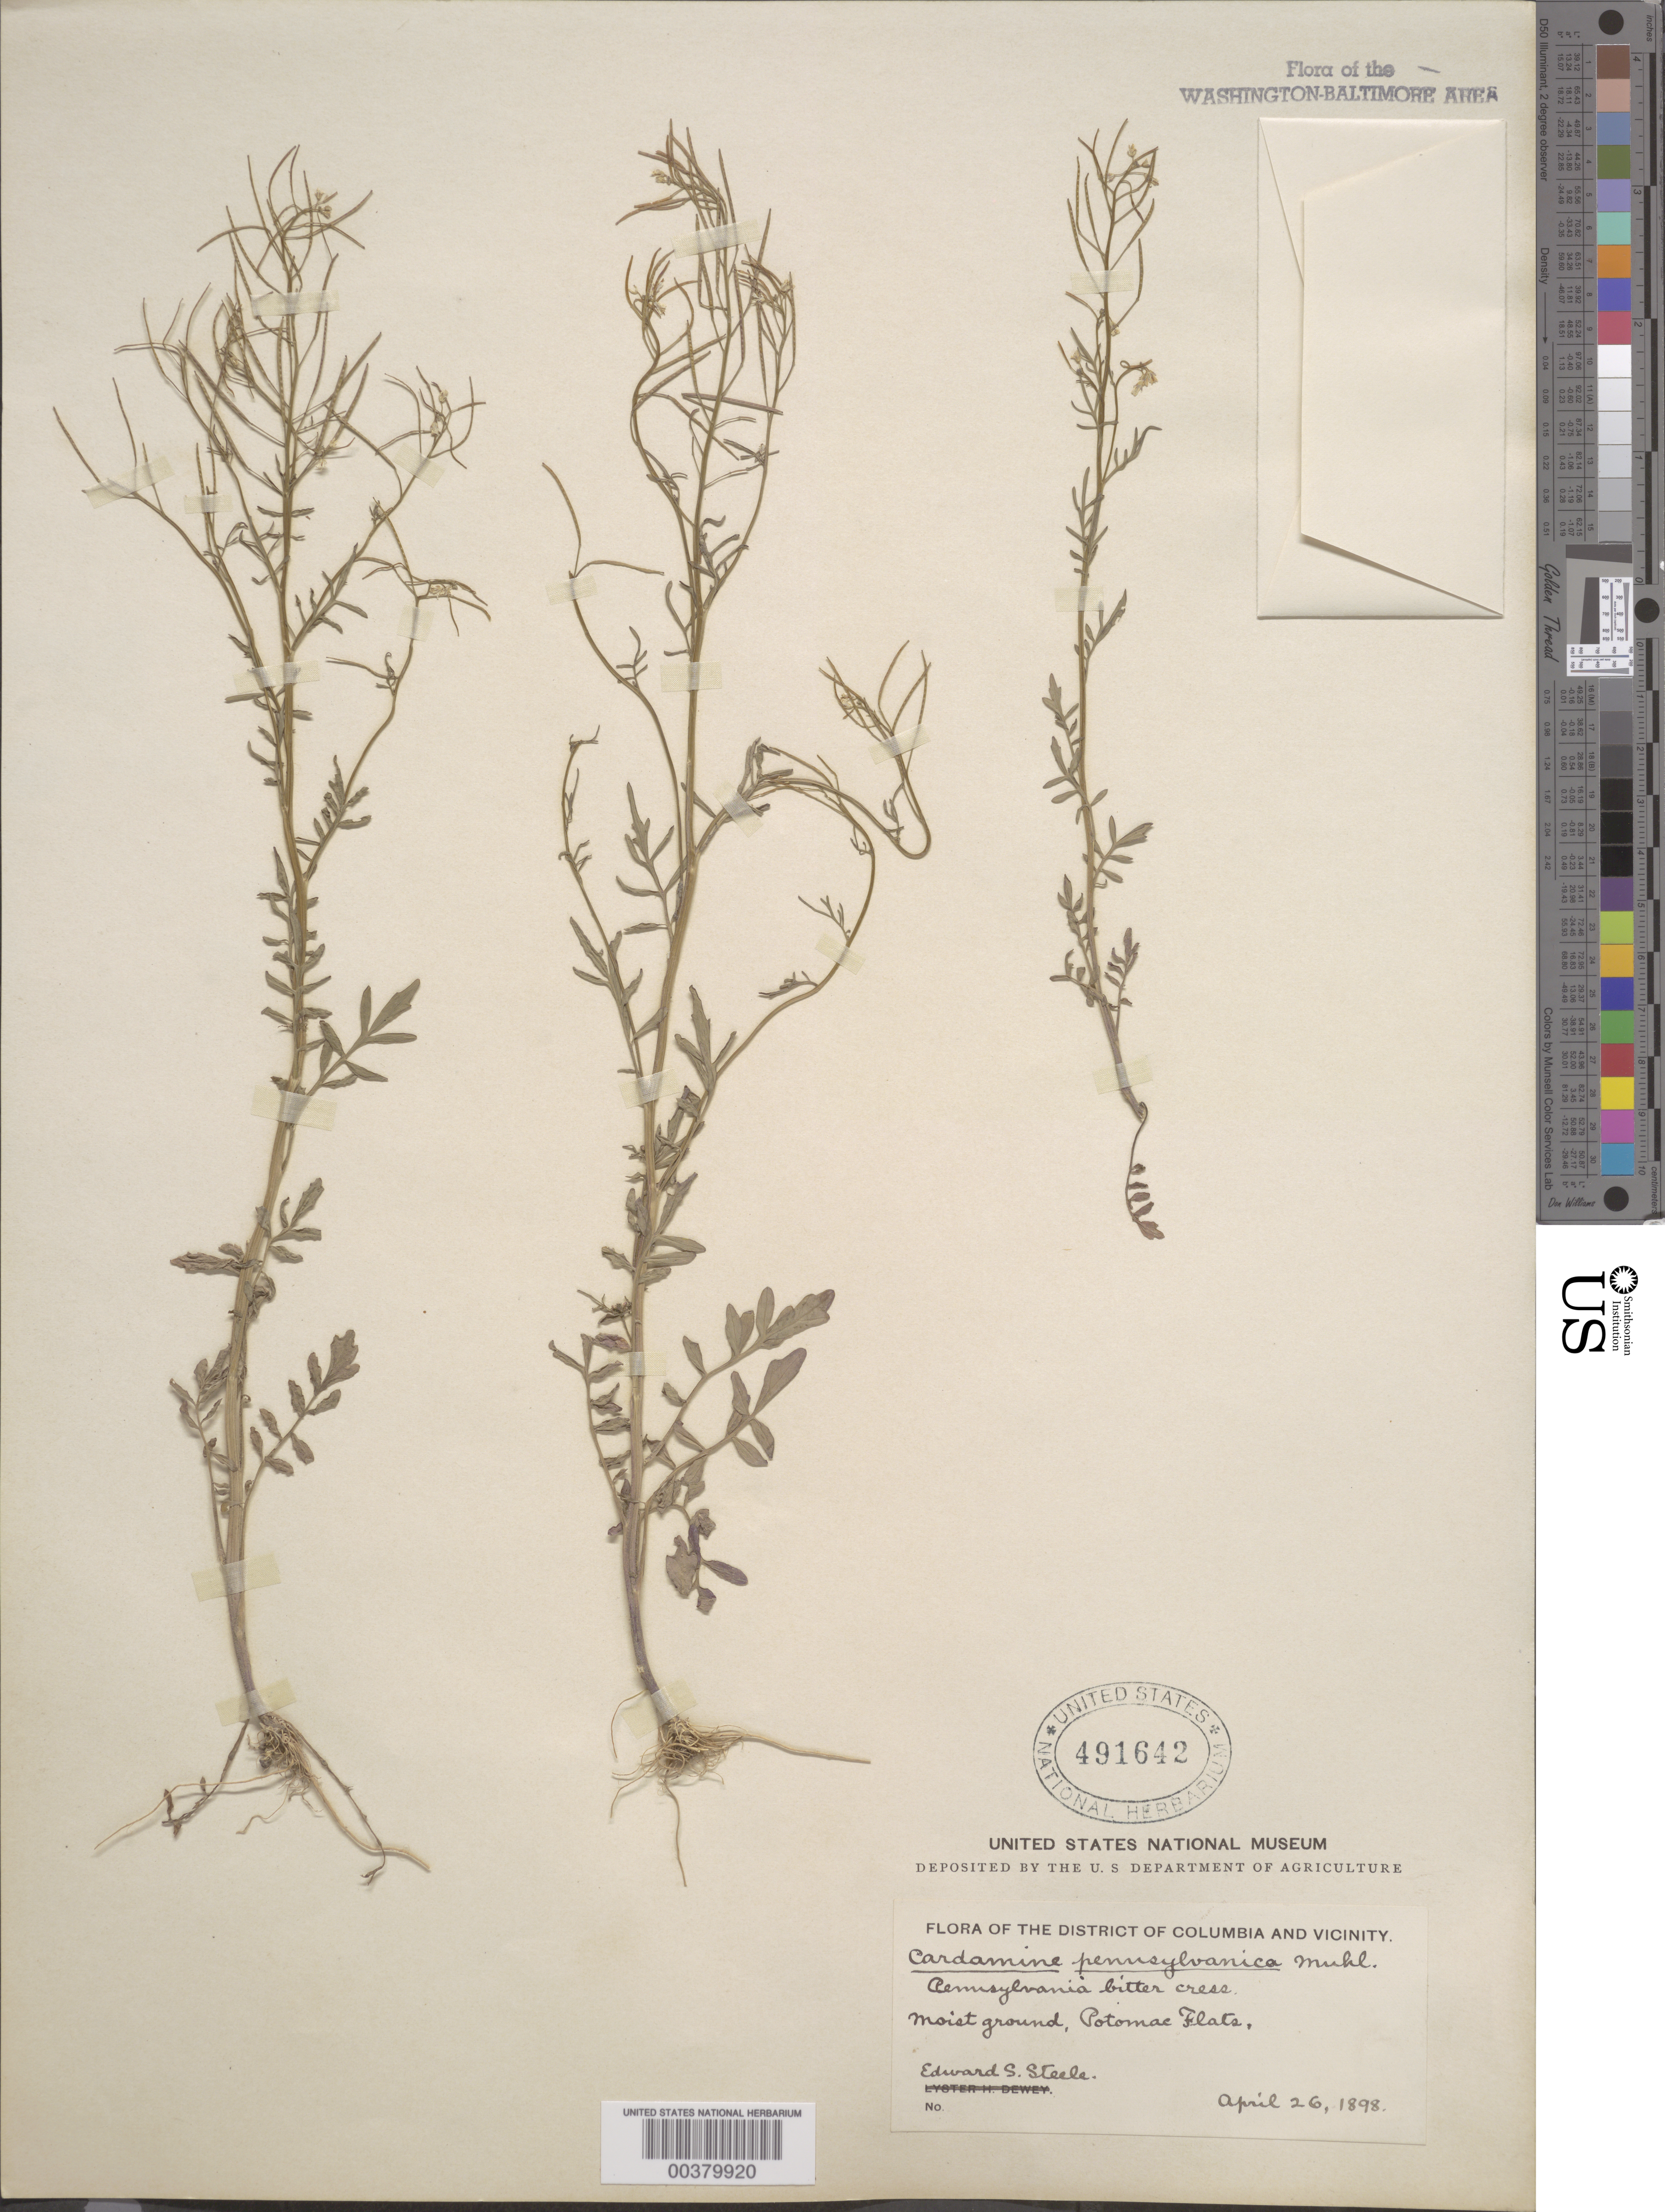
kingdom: Plantae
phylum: Tracheophyta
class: Magnoliopsida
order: Brassicales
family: Brassicaceae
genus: Cardamine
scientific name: Cardamine pensylvanica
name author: Muhl. ex Willd.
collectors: E. Steele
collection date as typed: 26 Apr 1898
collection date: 1898-04-26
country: United States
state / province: District of Columbia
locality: Potomac flats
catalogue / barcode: US 491642